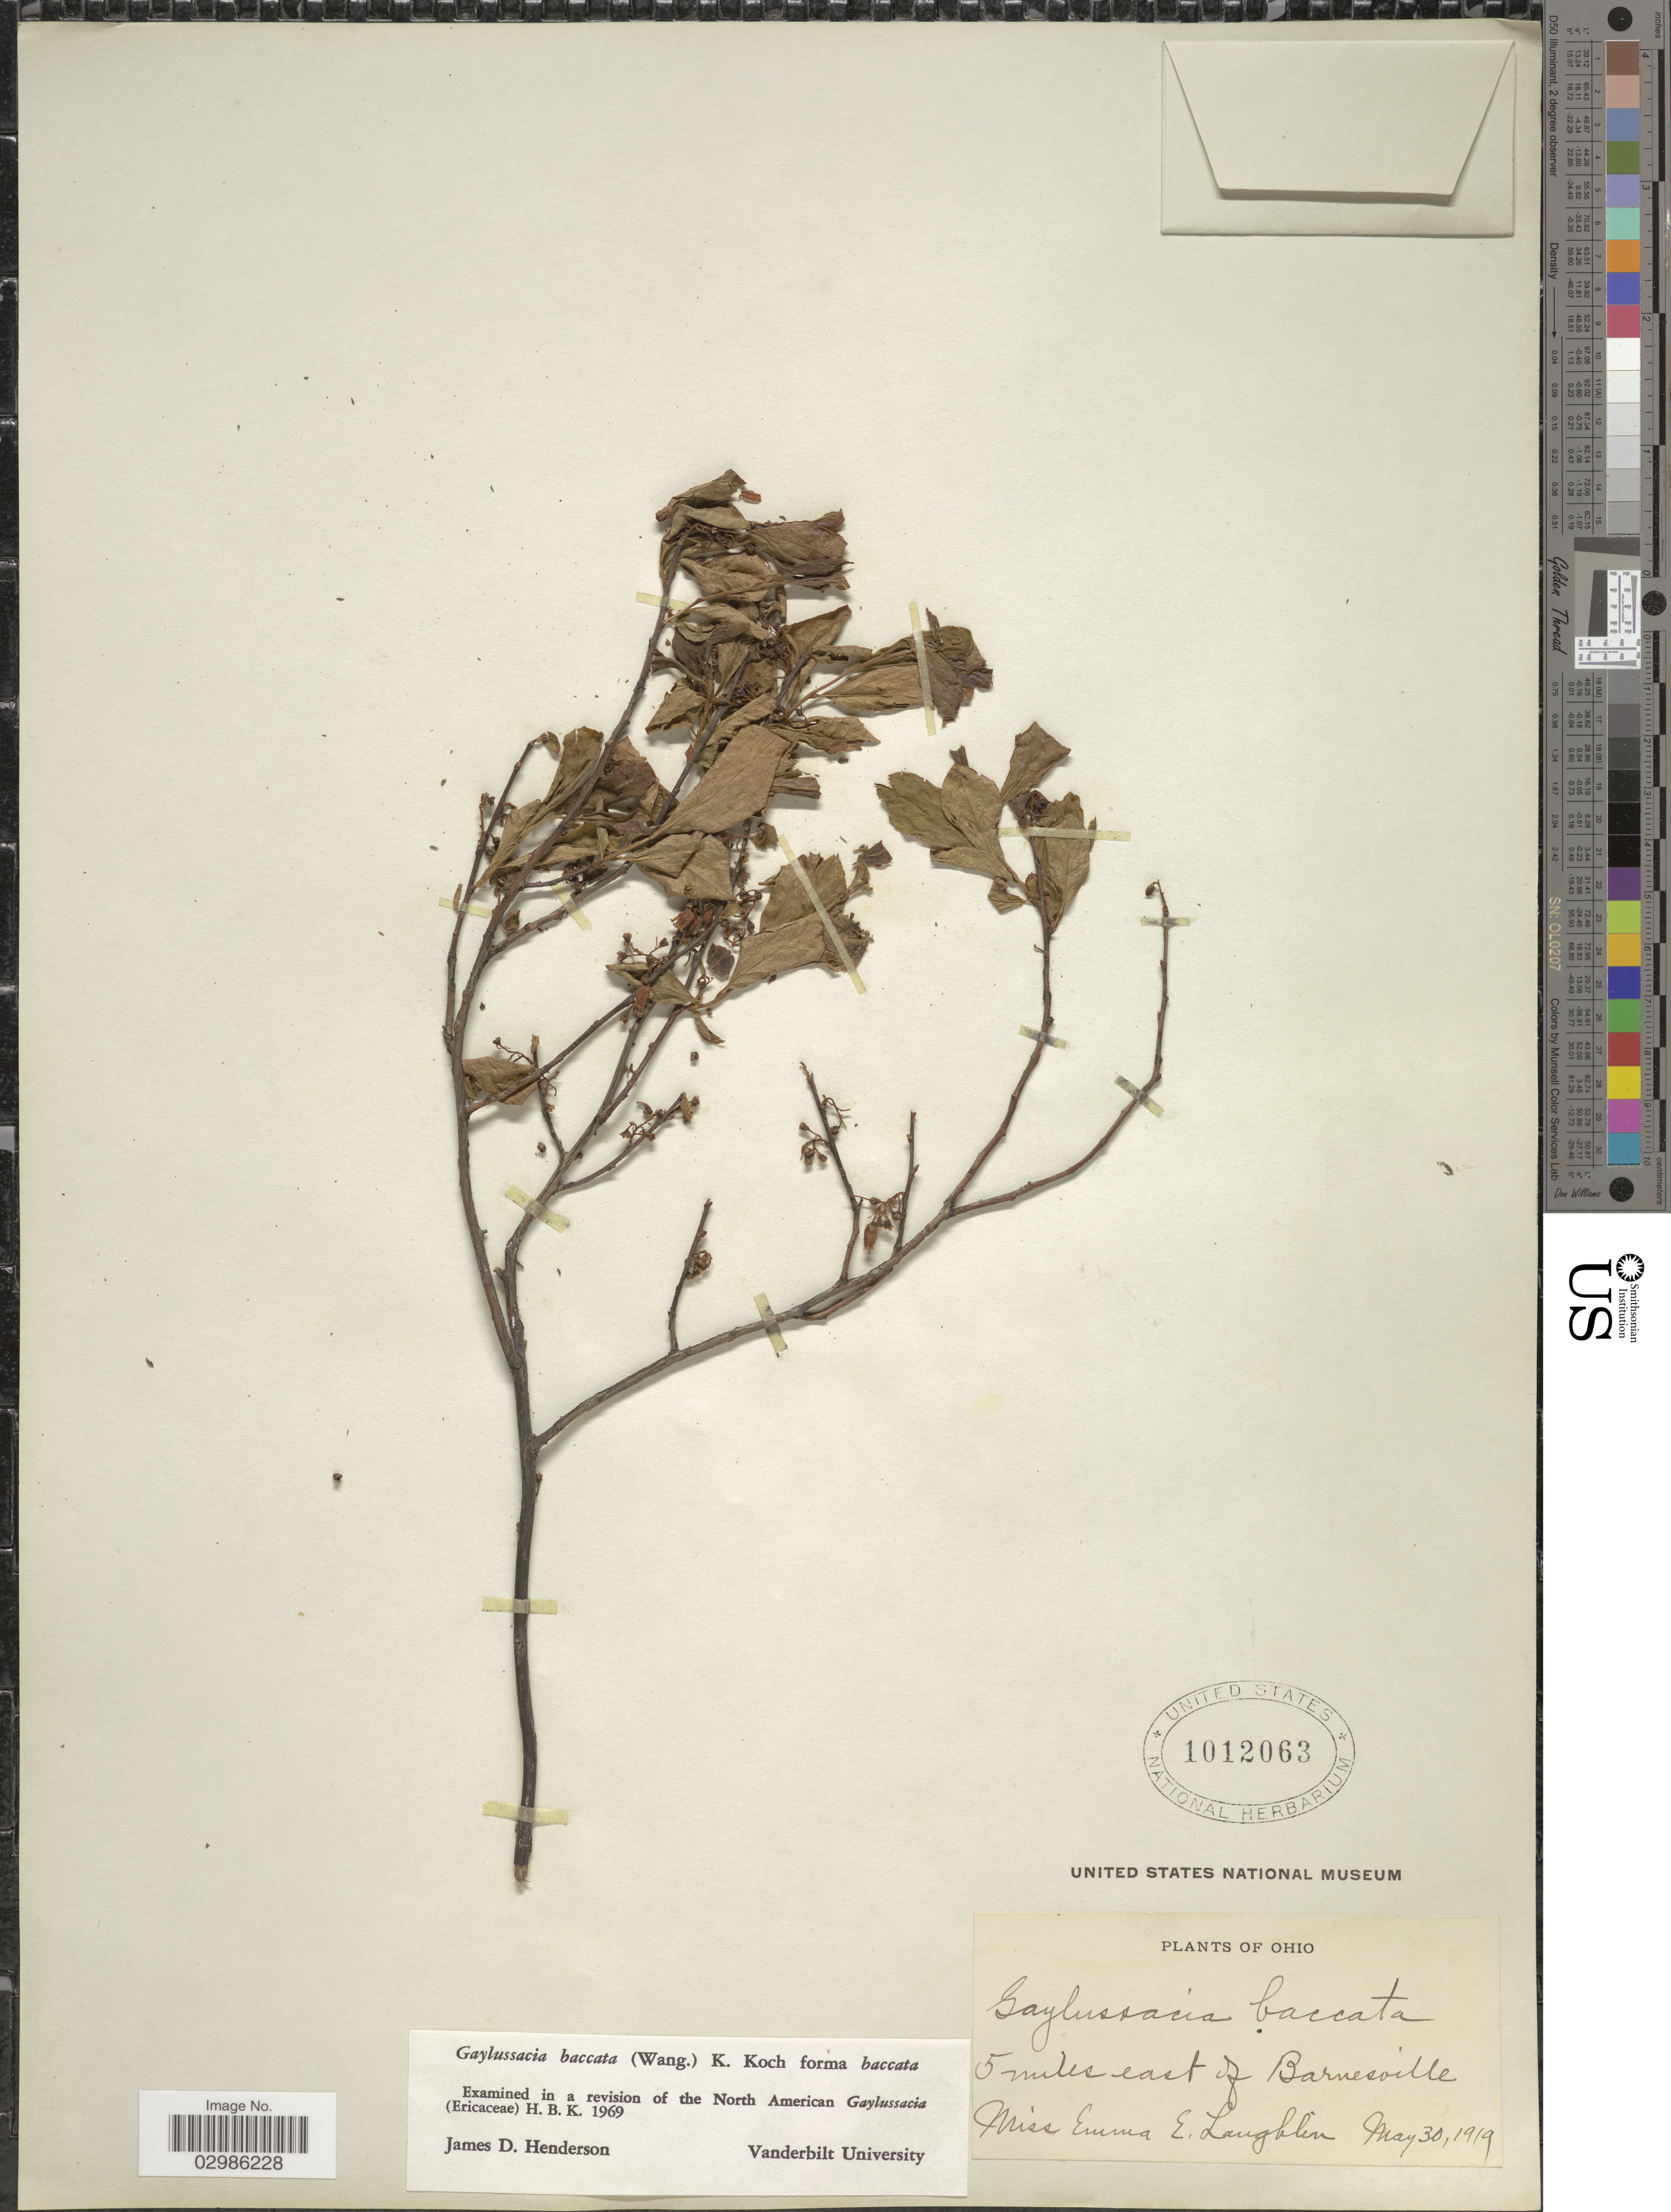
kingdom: Plantae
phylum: Tracheophyta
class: Magnoliopsida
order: Ericales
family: Ericaceae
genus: Gaylussacia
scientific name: Gaylussacia baccata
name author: (Wangenh.) K. Koch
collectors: E. Laughlin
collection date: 1919-05-30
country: United States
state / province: Ohio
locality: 5 miles east of Barnesville.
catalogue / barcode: US 1012063